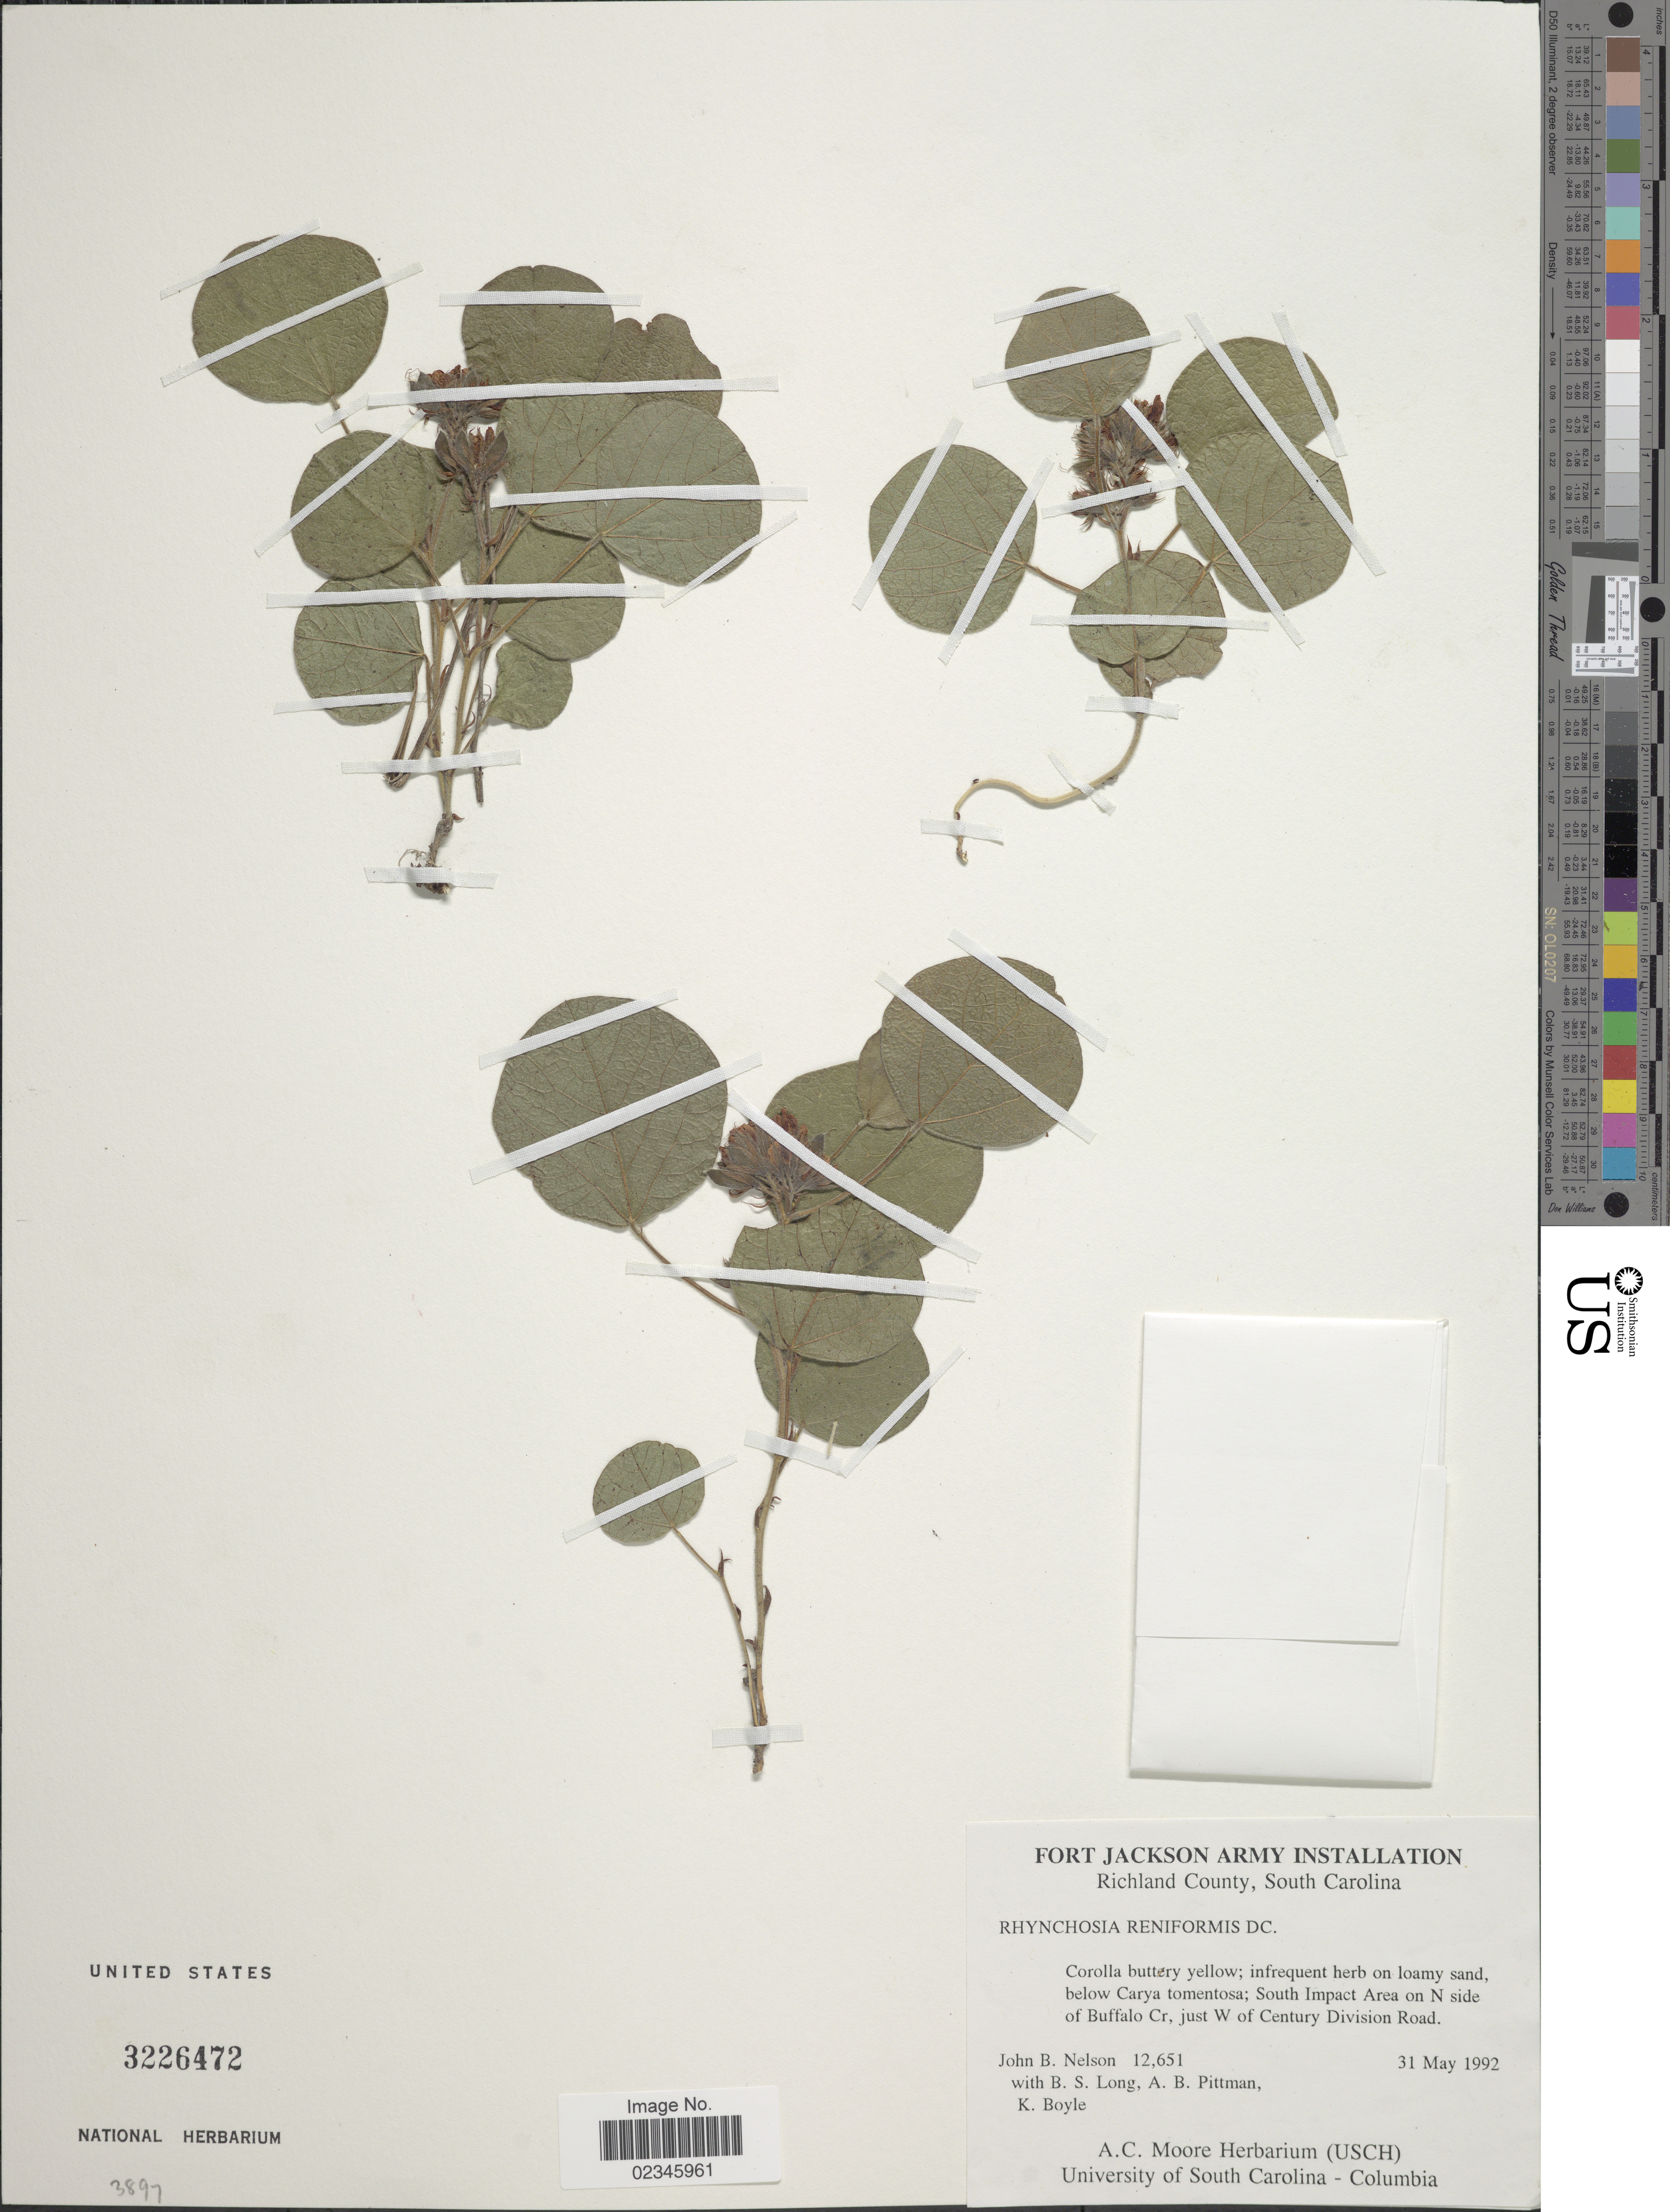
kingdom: Plantae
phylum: Tracheophyta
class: Magnoliopsida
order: Fabales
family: Fabaceae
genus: Rhynchosia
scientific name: Rhynchosia reniformis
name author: DC.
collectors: J. B. Nelson, B. Long, A. B. Pittman & K. Boyle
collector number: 12651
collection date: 1992-05-31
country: United States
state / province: South Carolina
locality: Fort Jackson, Richland County, below Carya tomentosa; South Impact Area on N side of Buffalo Cr, just W of Century Division Road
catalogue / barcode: US 3226472